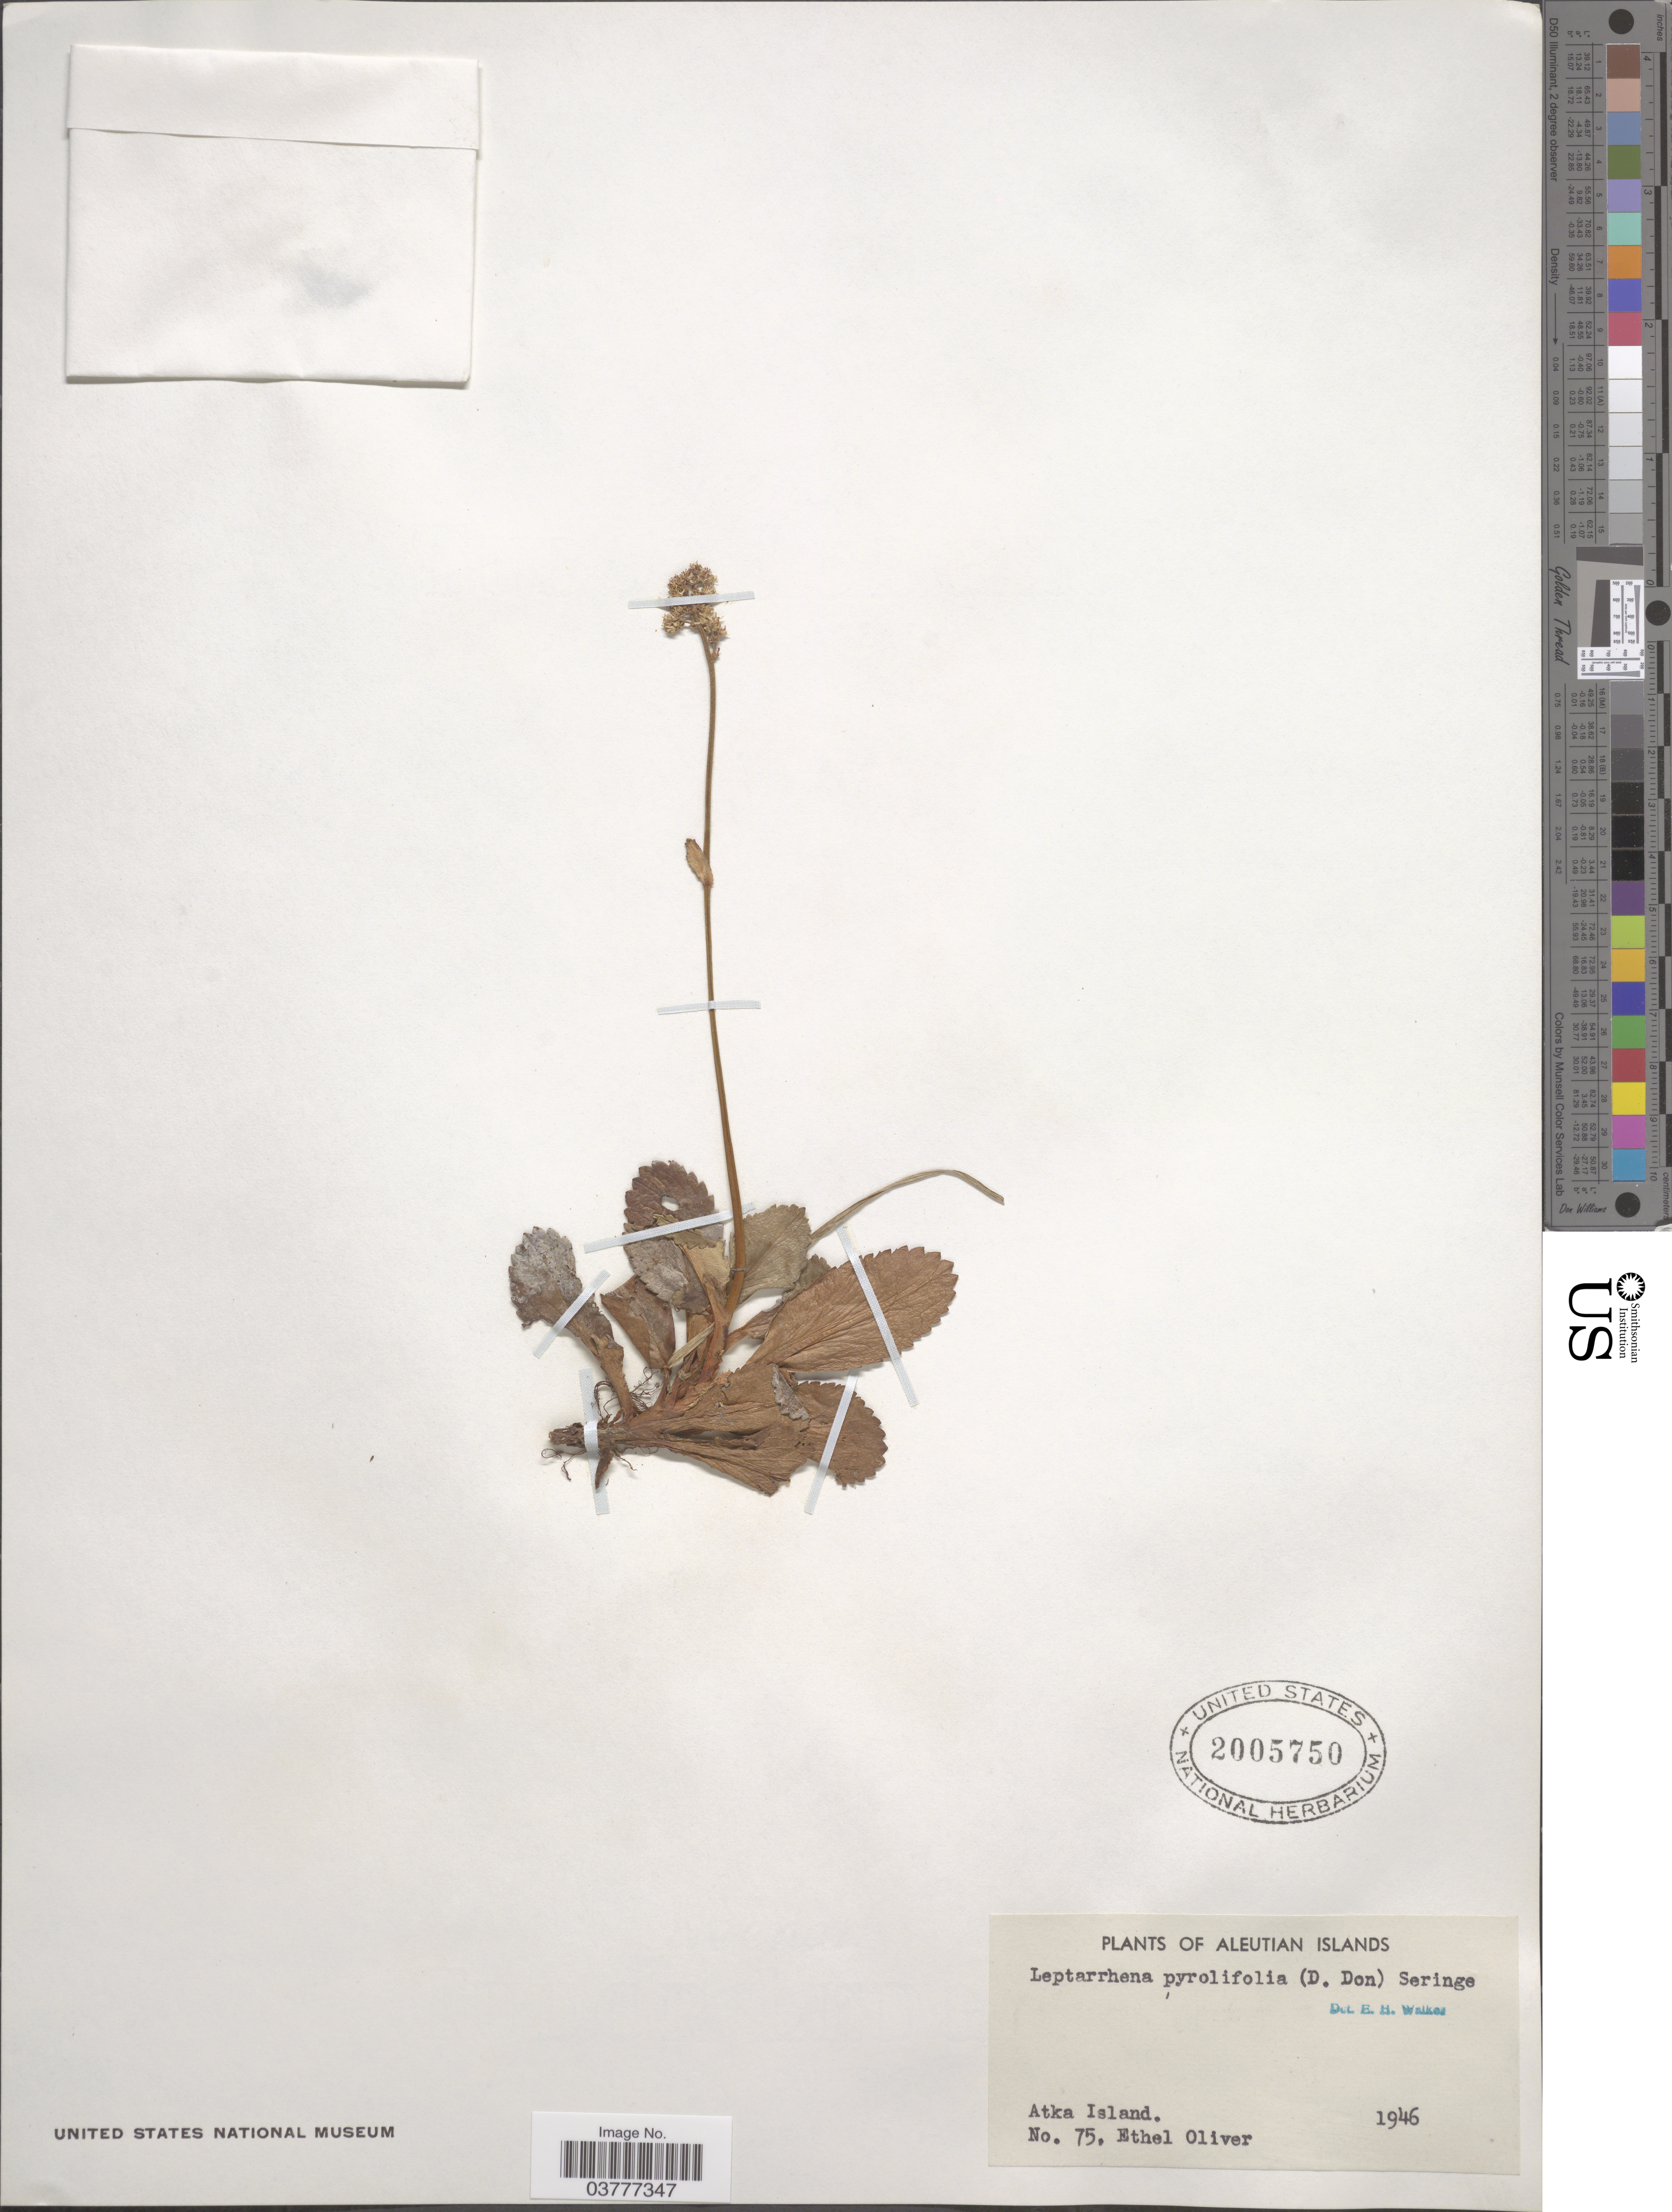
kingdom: Plantae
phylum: Tracheophyta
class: Magnoliopsida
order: Saxifragales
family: Saxifragaceae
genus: Leptarrhena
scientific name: Leptarrhena pyrolifolia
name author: (D. Don) Ser.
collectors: E. Oliver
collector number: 75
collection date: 1946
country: United States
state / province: Alaska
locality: Aleutian Islands, Atka Island.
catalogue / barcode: US 2005750